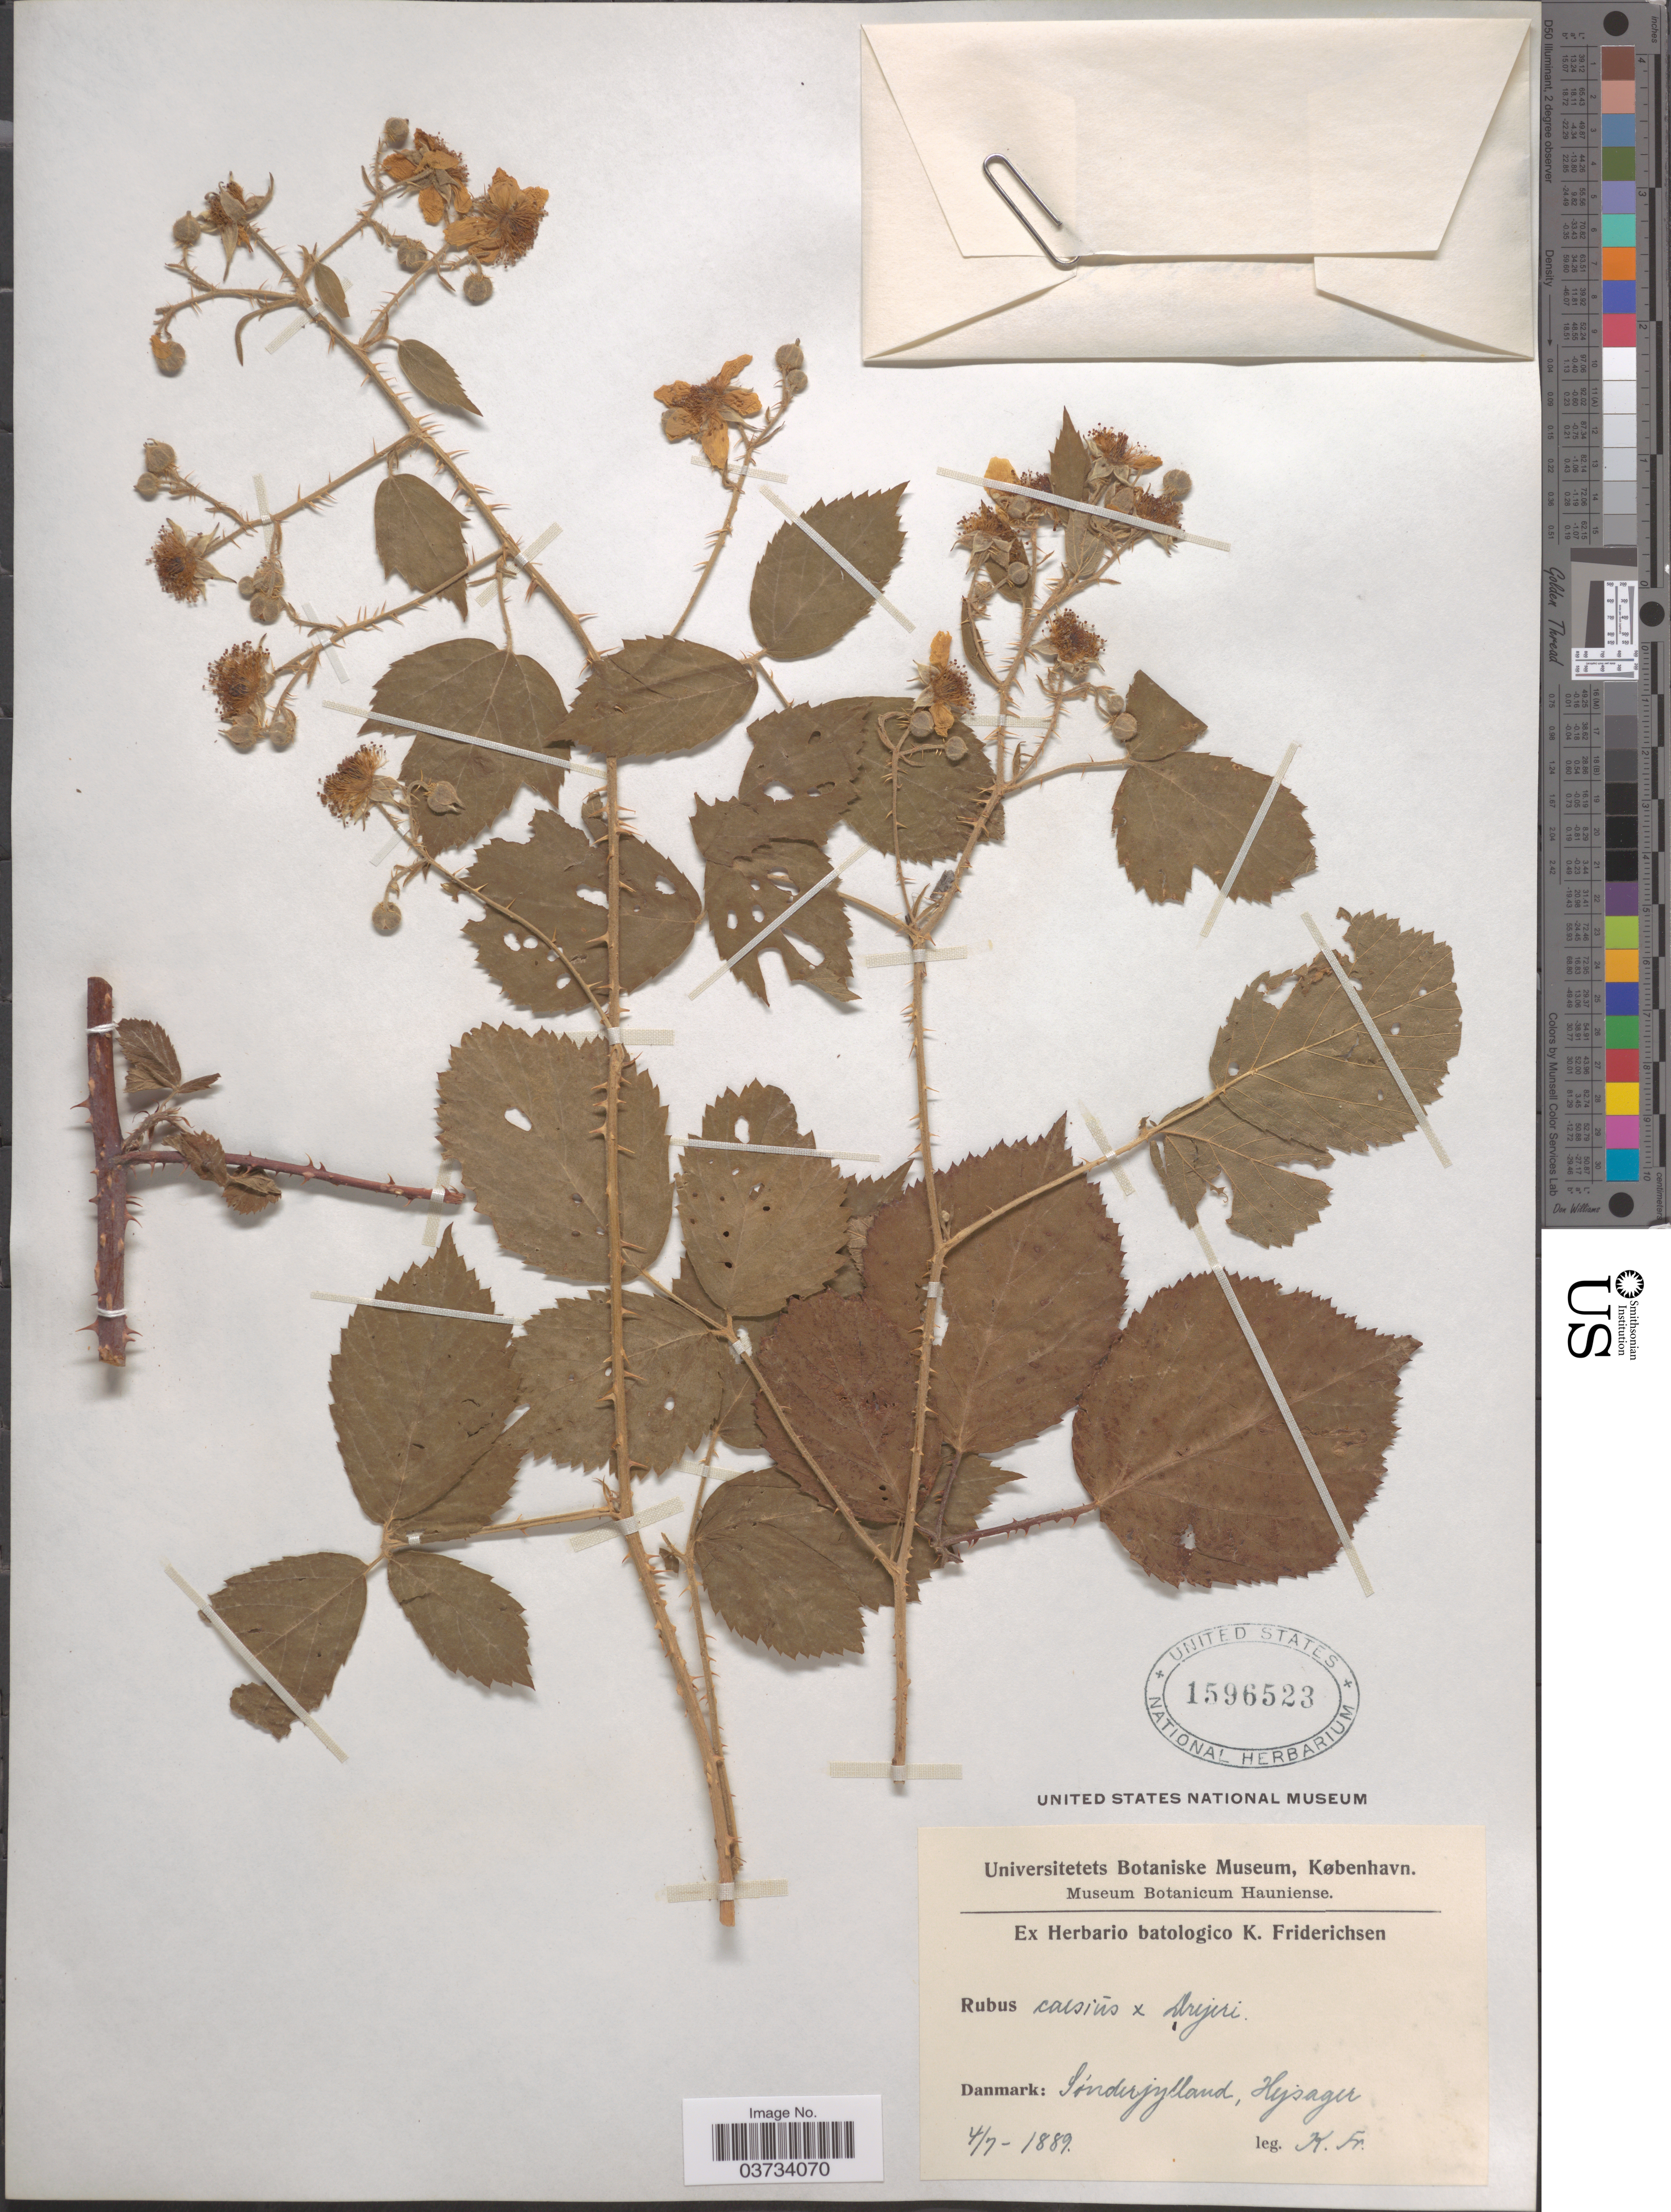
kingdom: Plantae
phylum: Tracheophyta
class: Magnoliopsida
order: Rosales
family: Rosaceae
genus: Rubus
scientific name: Rubus caesius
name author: L.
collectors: K. Friderichsen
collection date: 1889-07-04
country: Denmark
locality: Sónderjylland, Hejsager.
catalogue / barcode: US 1596523